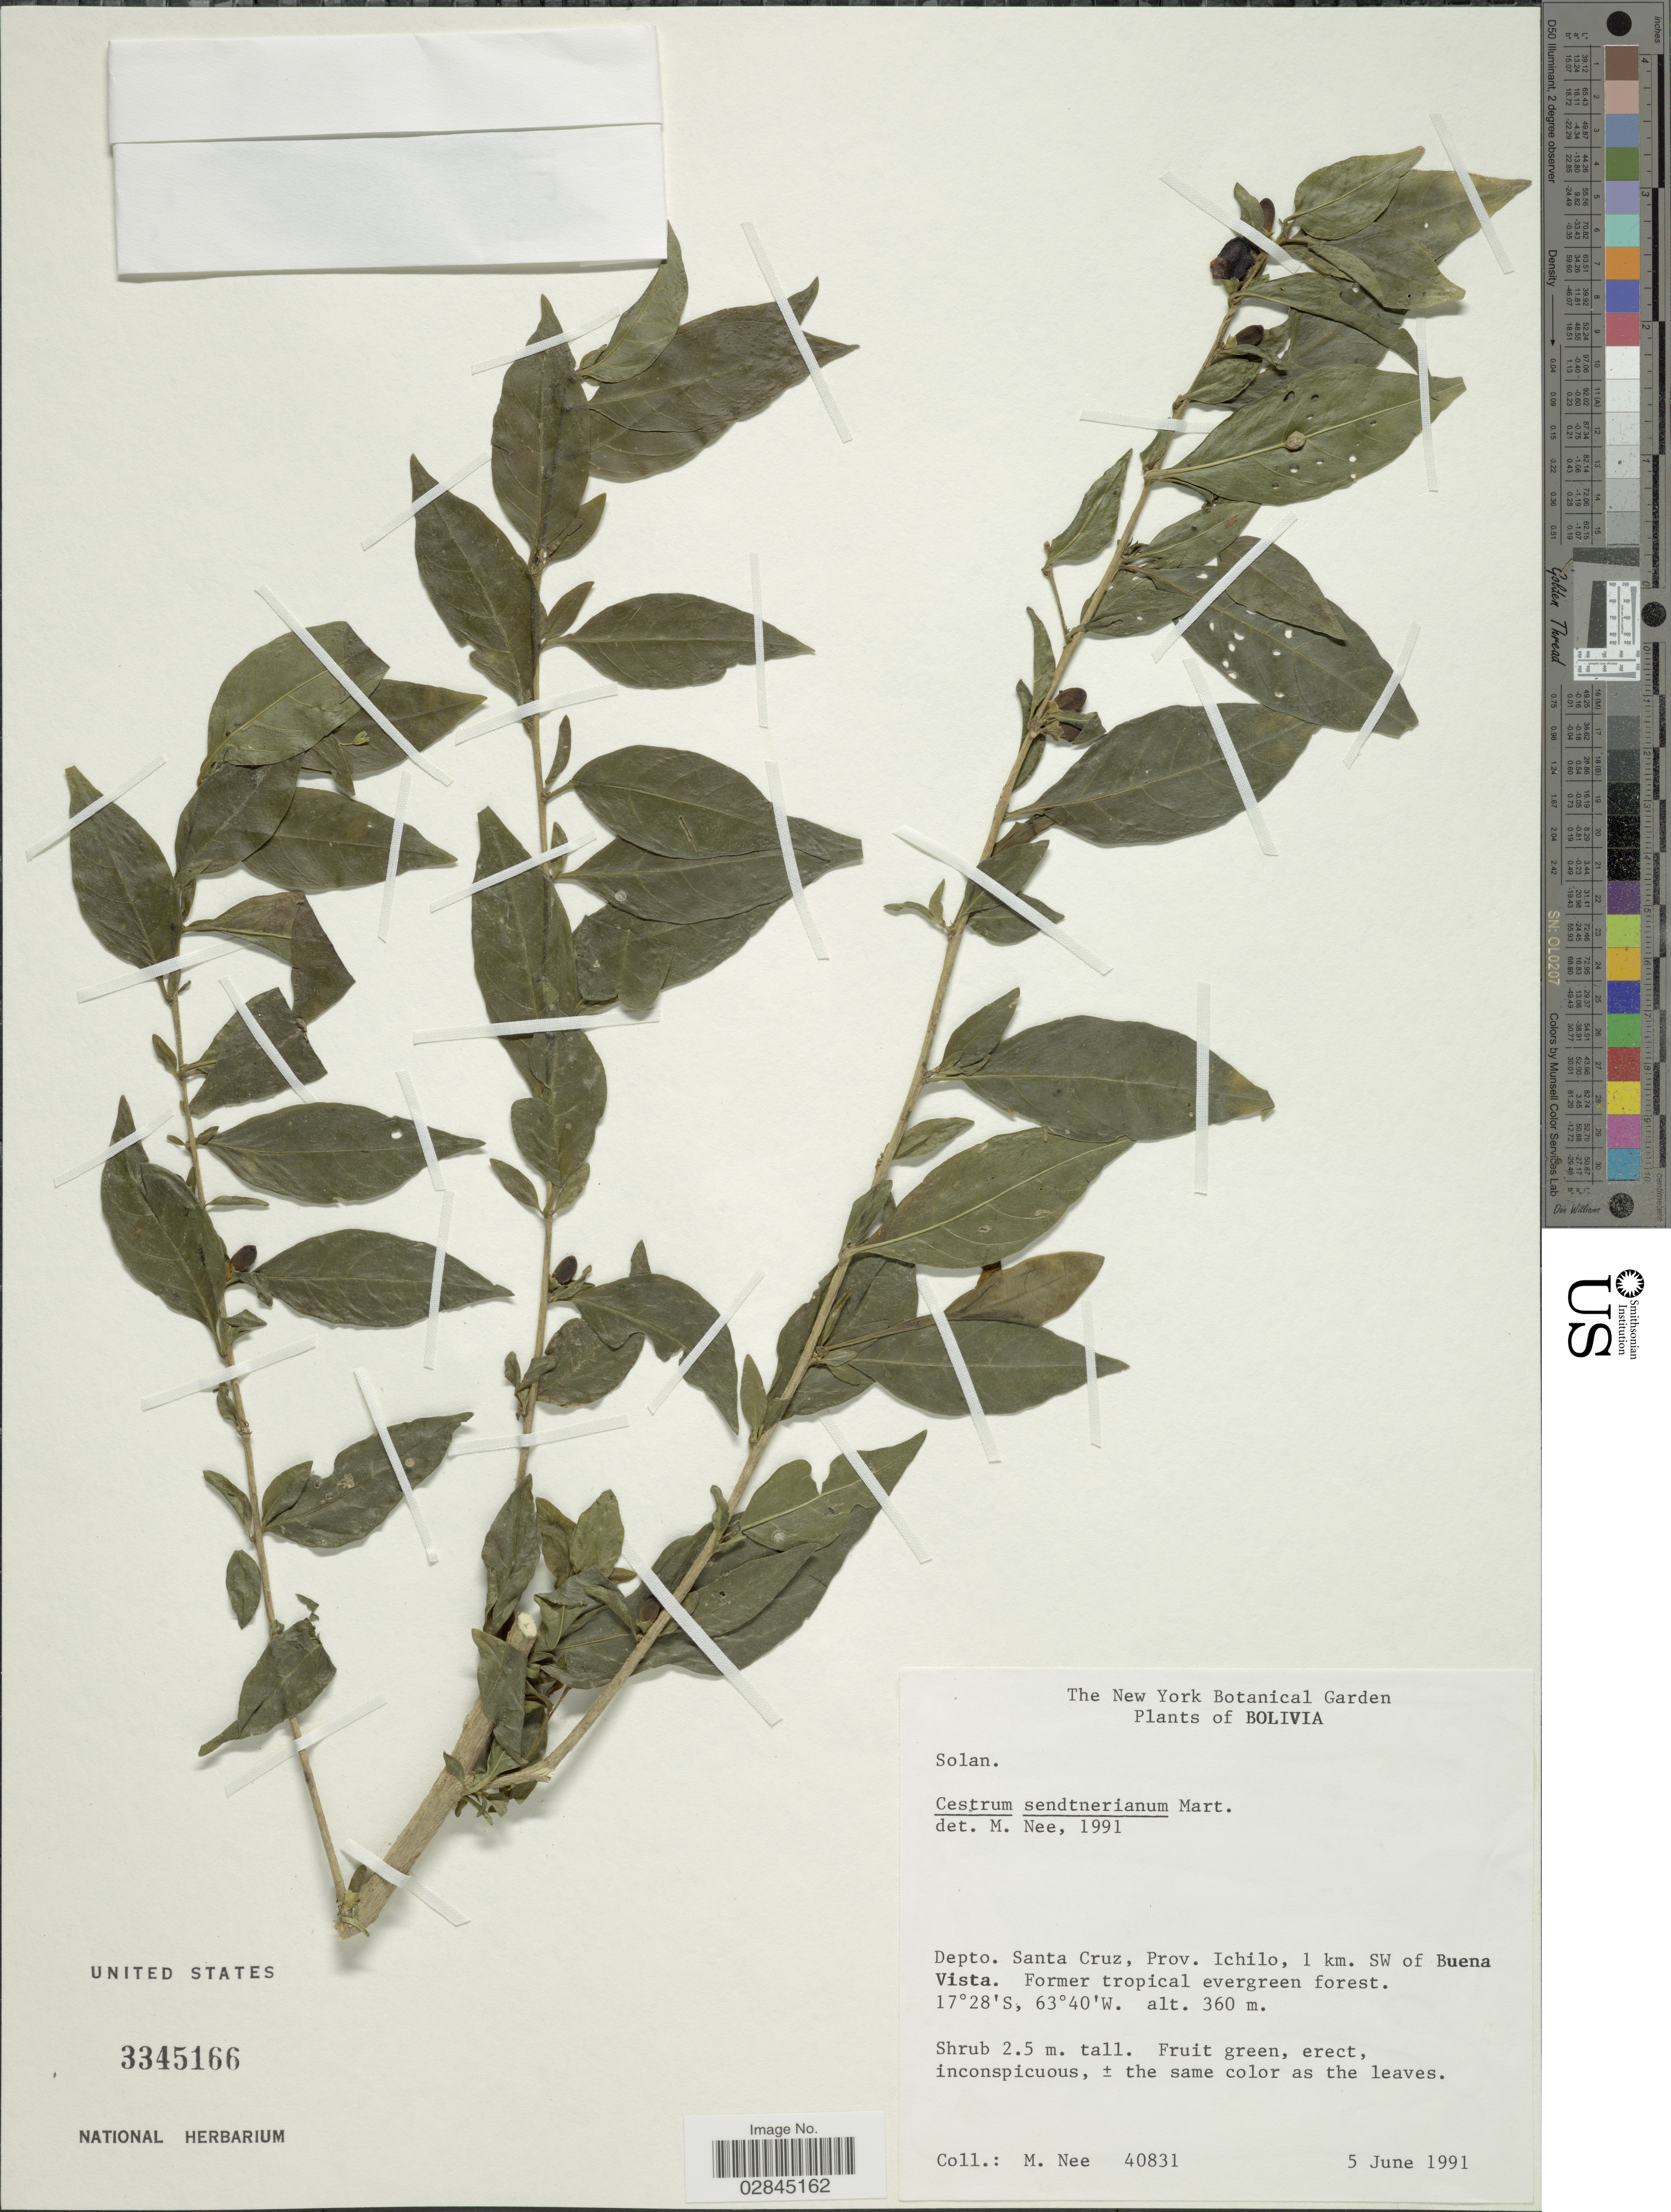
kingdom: Plantae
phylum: Tracheophyta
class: Magnoliopsida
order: Solanales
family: Solanaceae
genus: Cestrum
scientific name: Cestrum sendtnerianum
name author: Mart. ex Sendtn.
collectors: M. Nee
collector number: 40831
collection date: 1991-06-05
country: Bolivia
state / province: Santa Cruz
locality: Depto. Santa Cruz, Prov. Ichilo, 1 km. SW of Buena Vista.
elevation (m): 360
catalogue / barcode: US 3345166